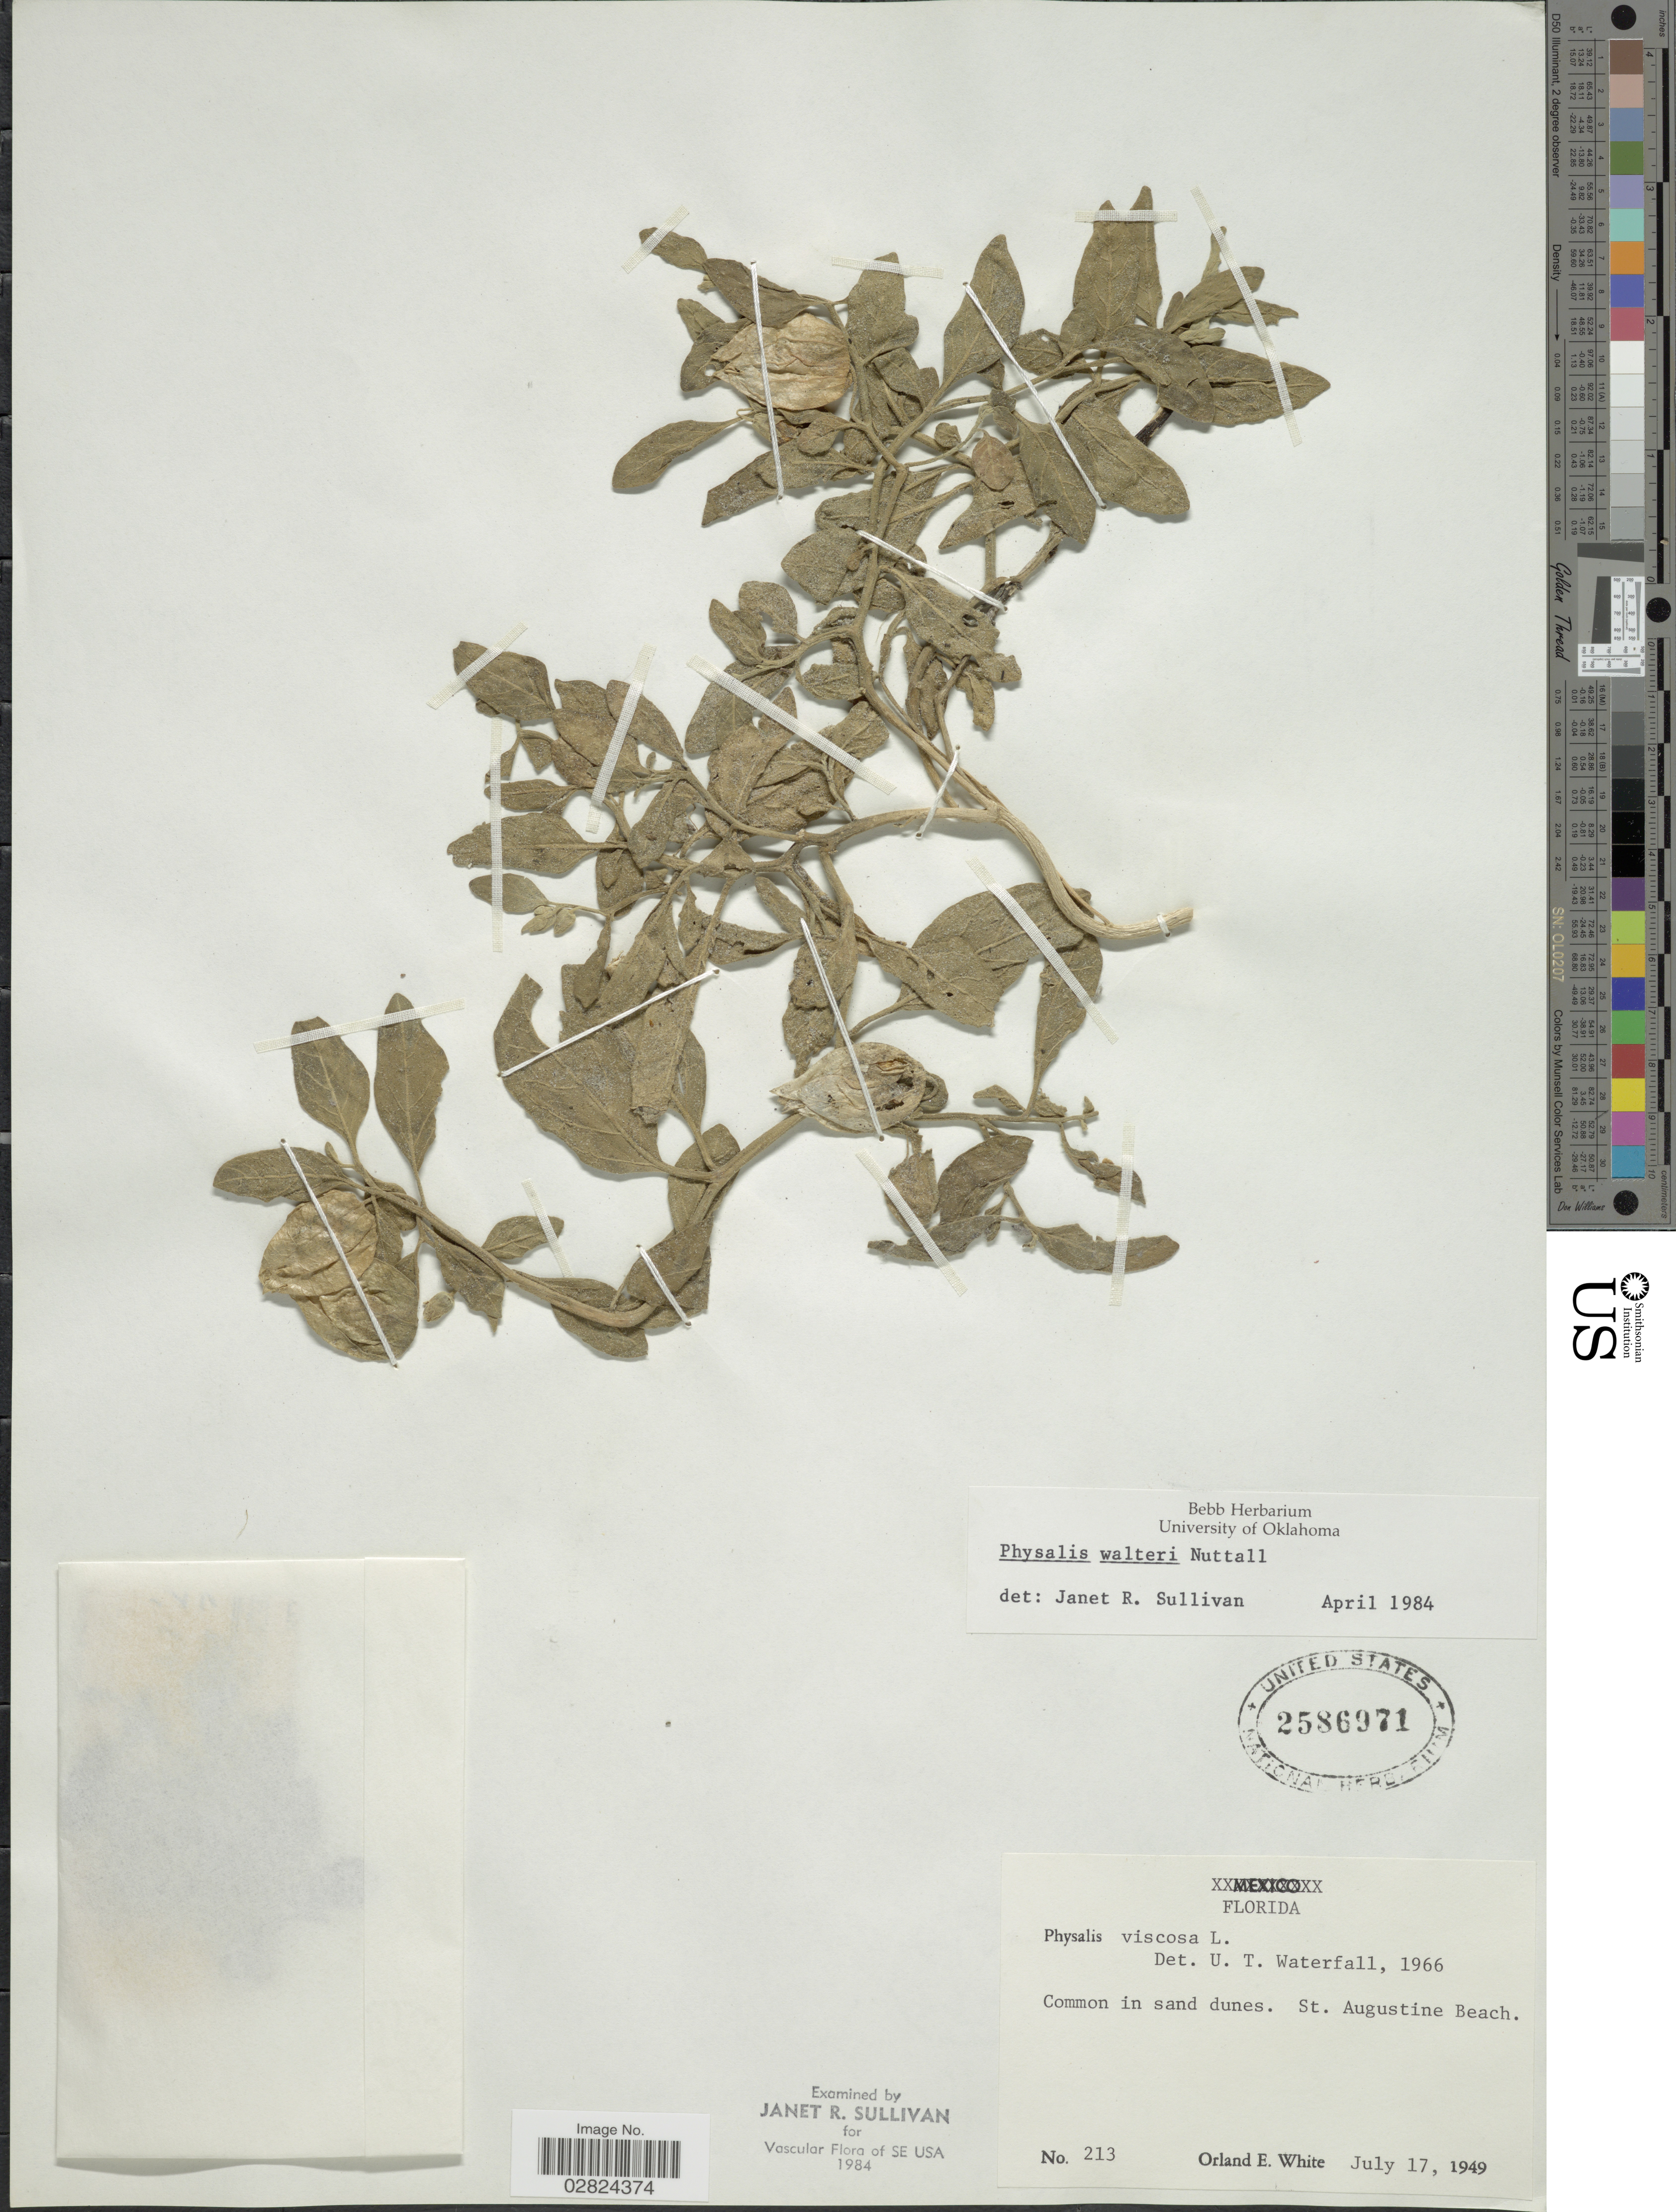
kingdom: Plantae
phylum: Tracheophyta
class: Magnoliopsida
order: Solanales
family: Solanaceae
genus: Physalis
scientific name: Physalis walteri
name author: Nutt.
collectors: O. E. White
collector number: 213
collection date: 1949-07-17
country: United States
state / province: Florida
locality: St. Augustine Beach.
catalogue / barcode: US 2586971